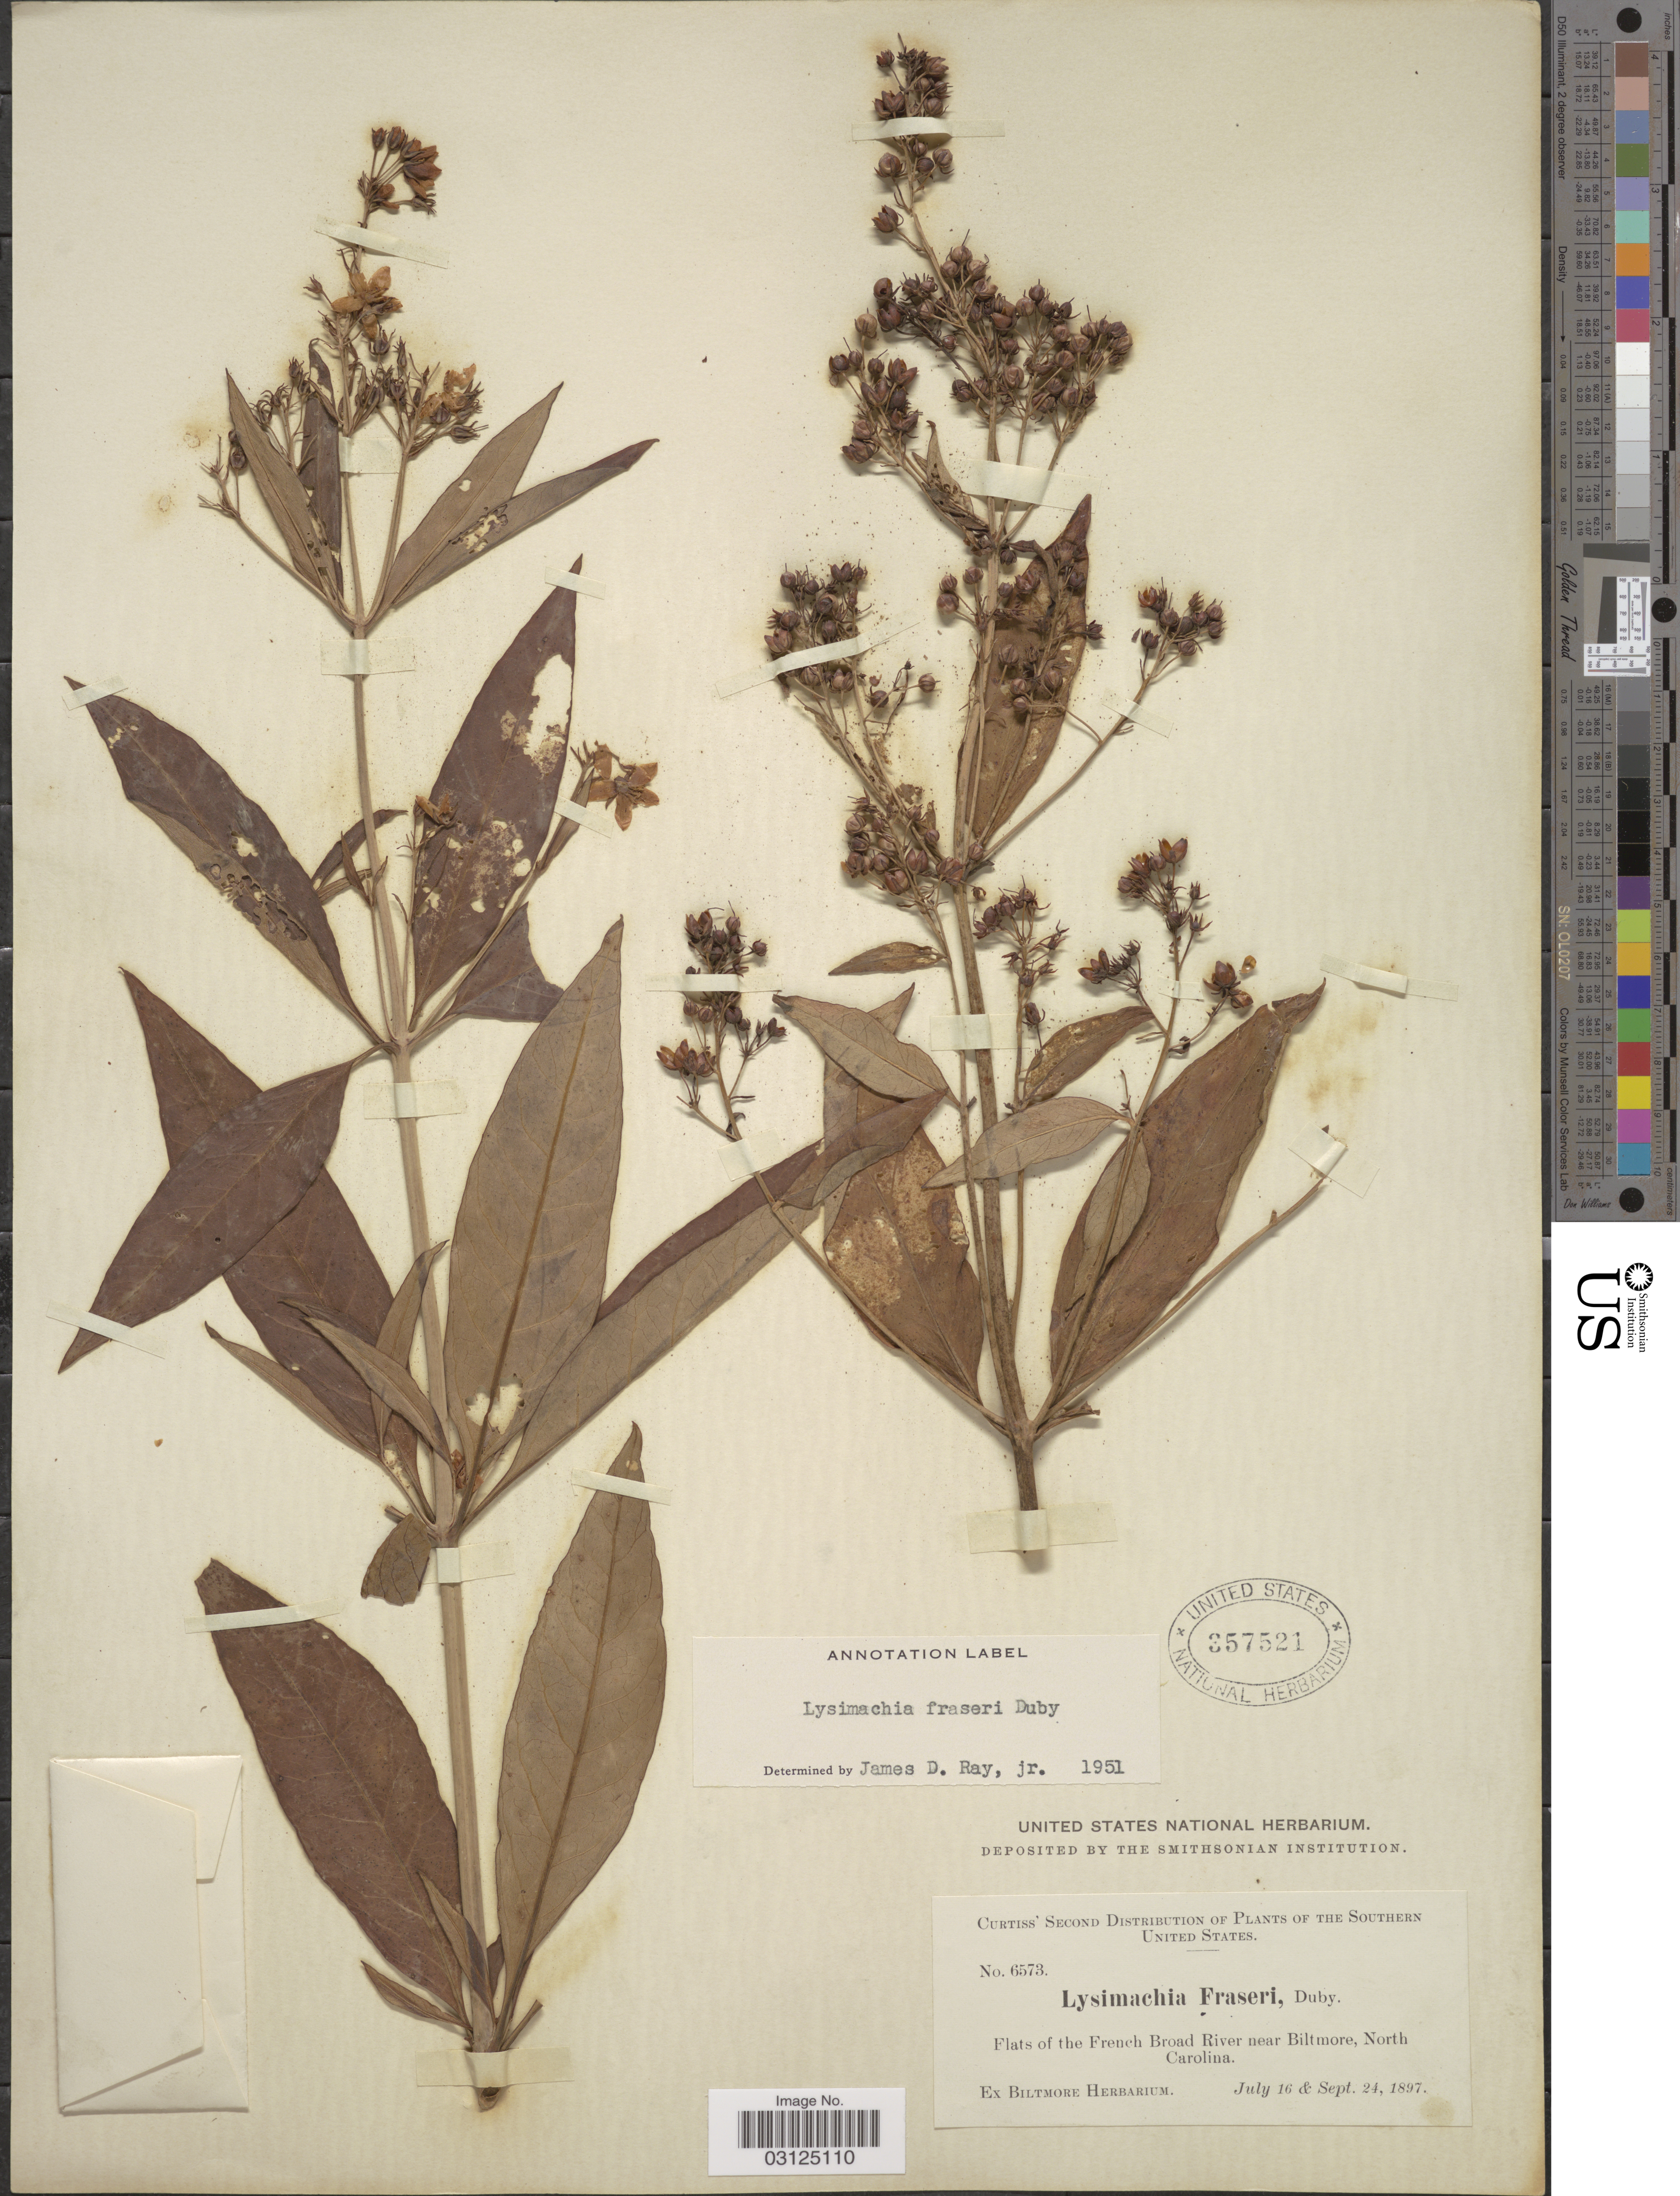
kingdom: Plantae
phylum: Tracheophyta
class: Magnoliopsida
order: Ericales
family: Primulaceae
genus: Lysimachia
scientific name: Lysimachia fraseri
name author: Duby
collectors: ex herb. Biltmore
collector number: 6573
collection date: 1897-07-16/1897-09-24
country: United States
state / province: North Carolina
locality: The Southern Unites States. Flats of the French Broad River near Biltmore.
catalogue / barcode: US 357521